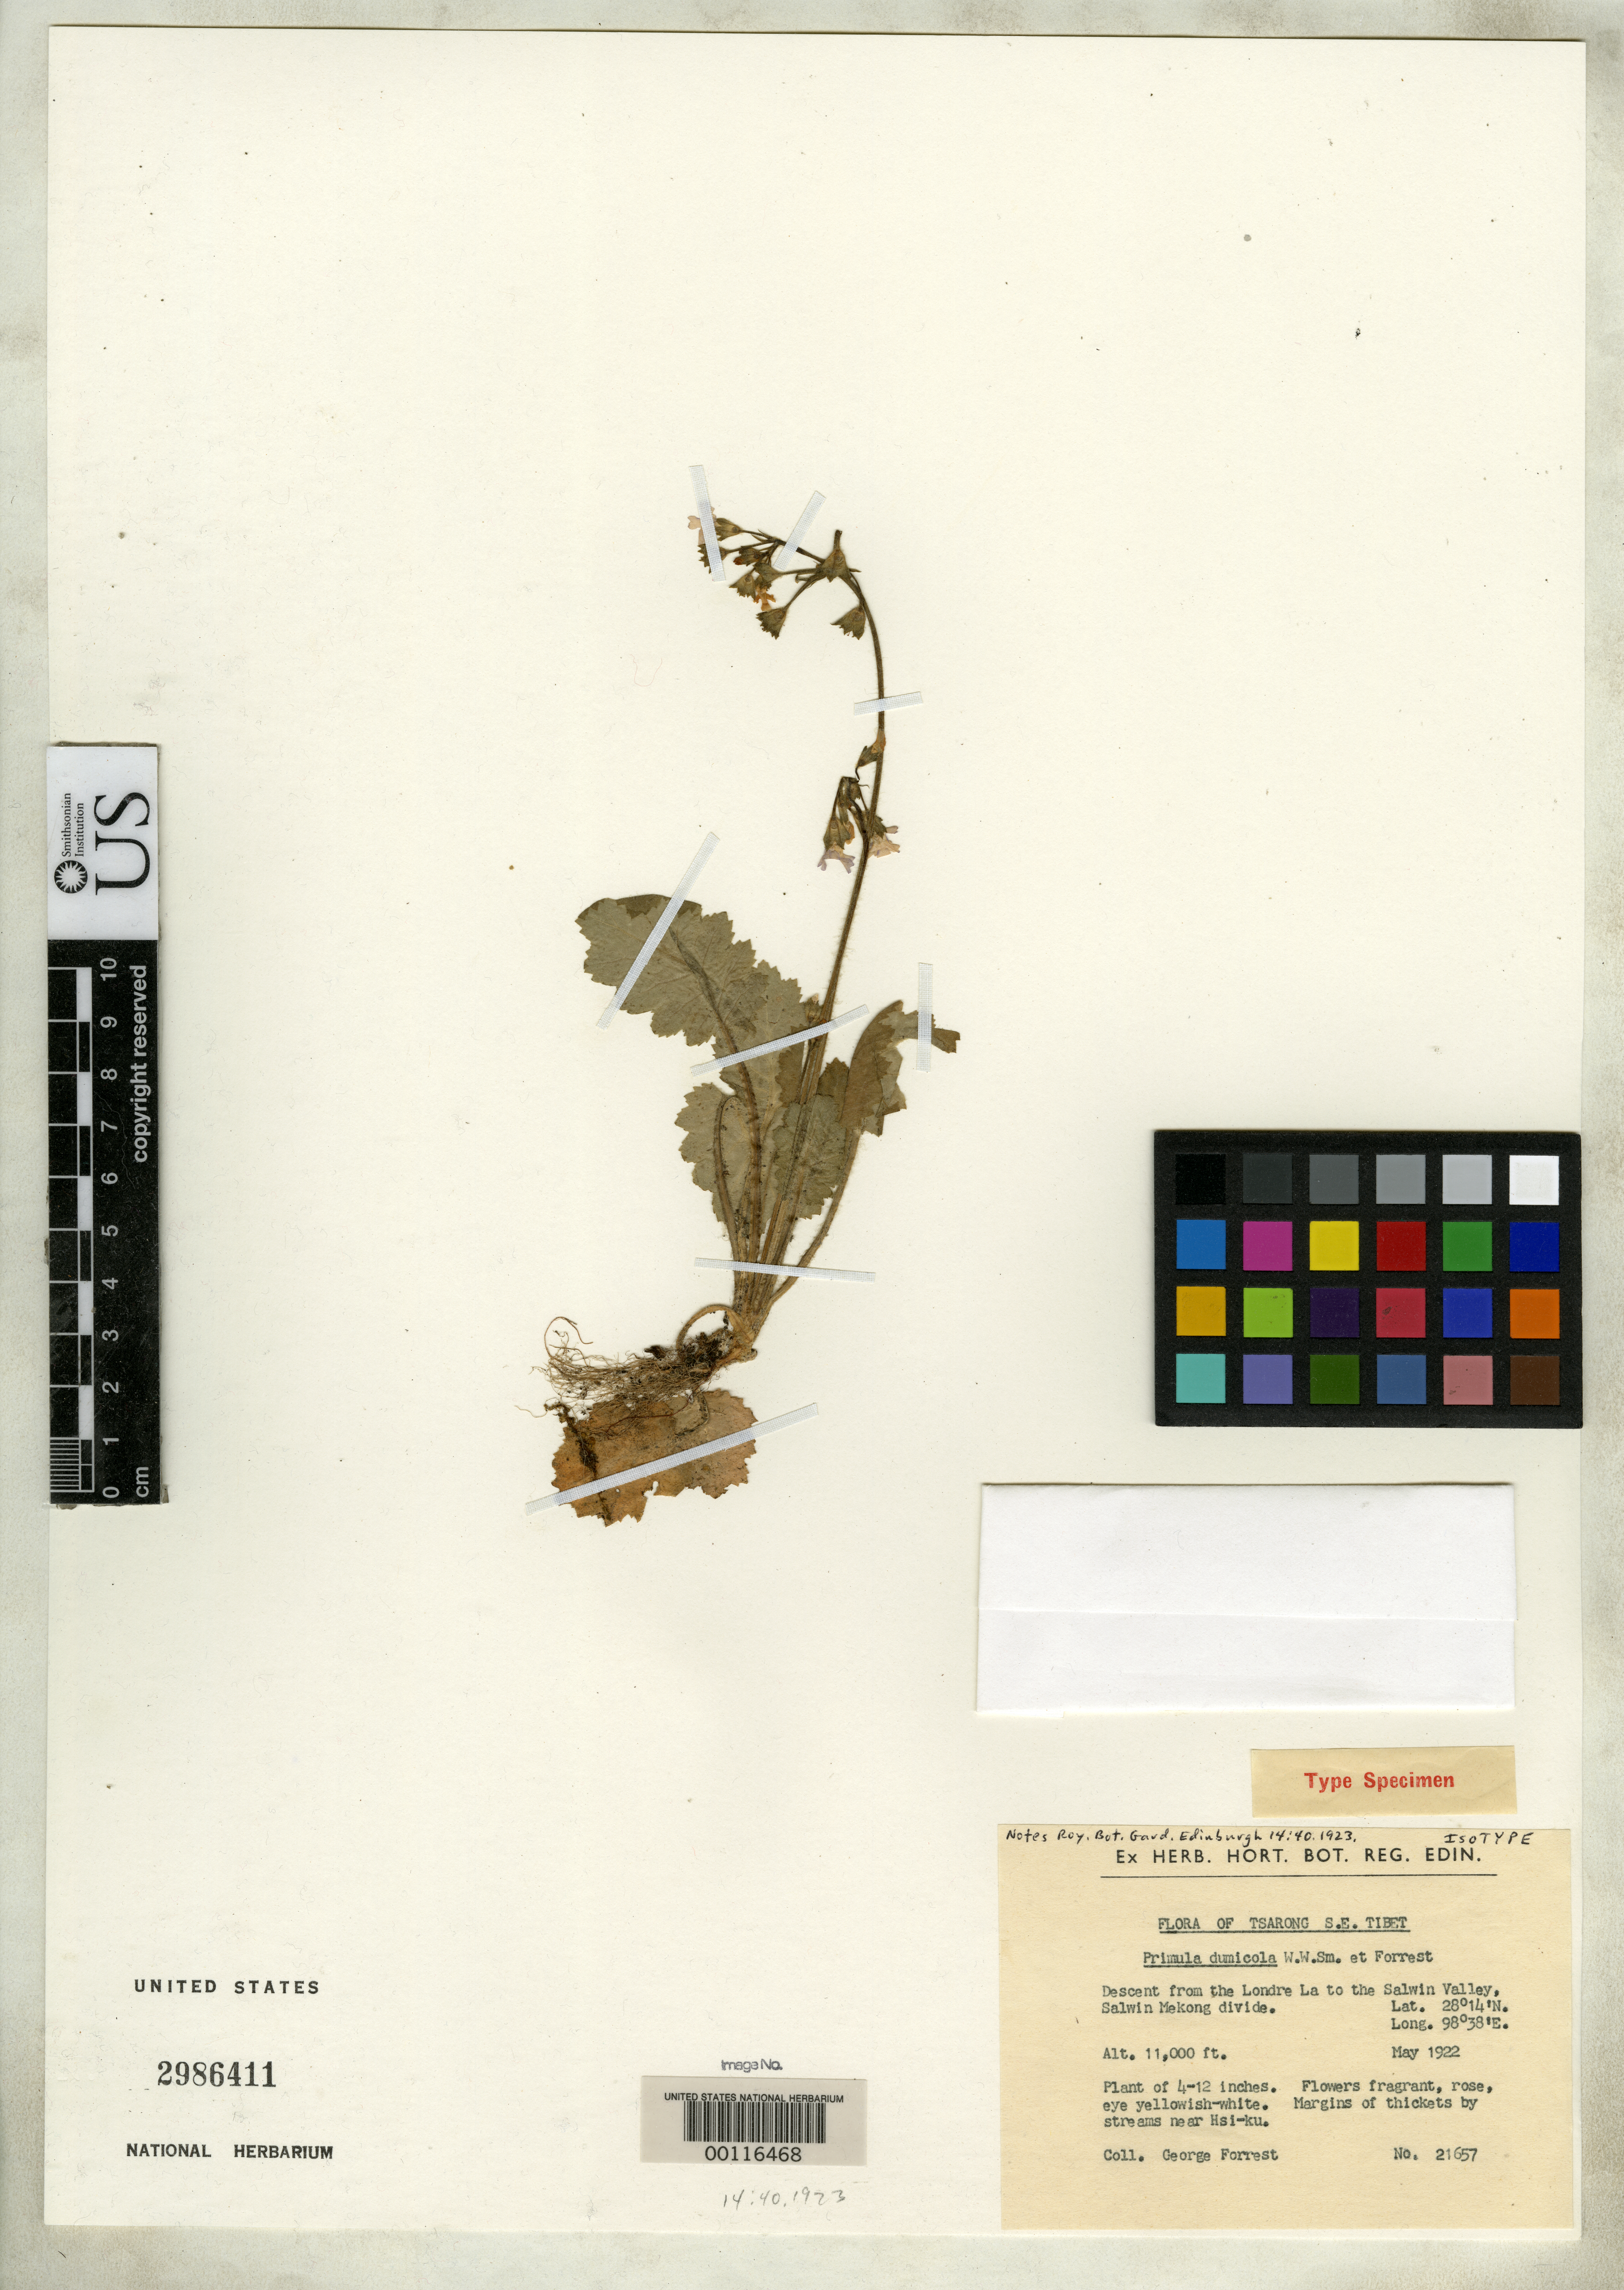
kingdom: Plantae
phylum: Tracheophyta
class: Magnoliopsida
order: Ericales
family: Primulaceae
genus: Primula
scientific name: Primula dumicola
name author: W.W. Sm. & Forrest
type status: Isotype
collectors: G. Forrest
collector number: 21657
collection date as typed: May 1922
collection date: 1922-05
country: China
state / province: Xizang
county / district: Tsarong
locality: Descent from the Londre La to the Salwin Valley, Salwin - Mekong divide; alt. 11000ft.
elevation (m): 3353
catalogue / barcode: US 2986411